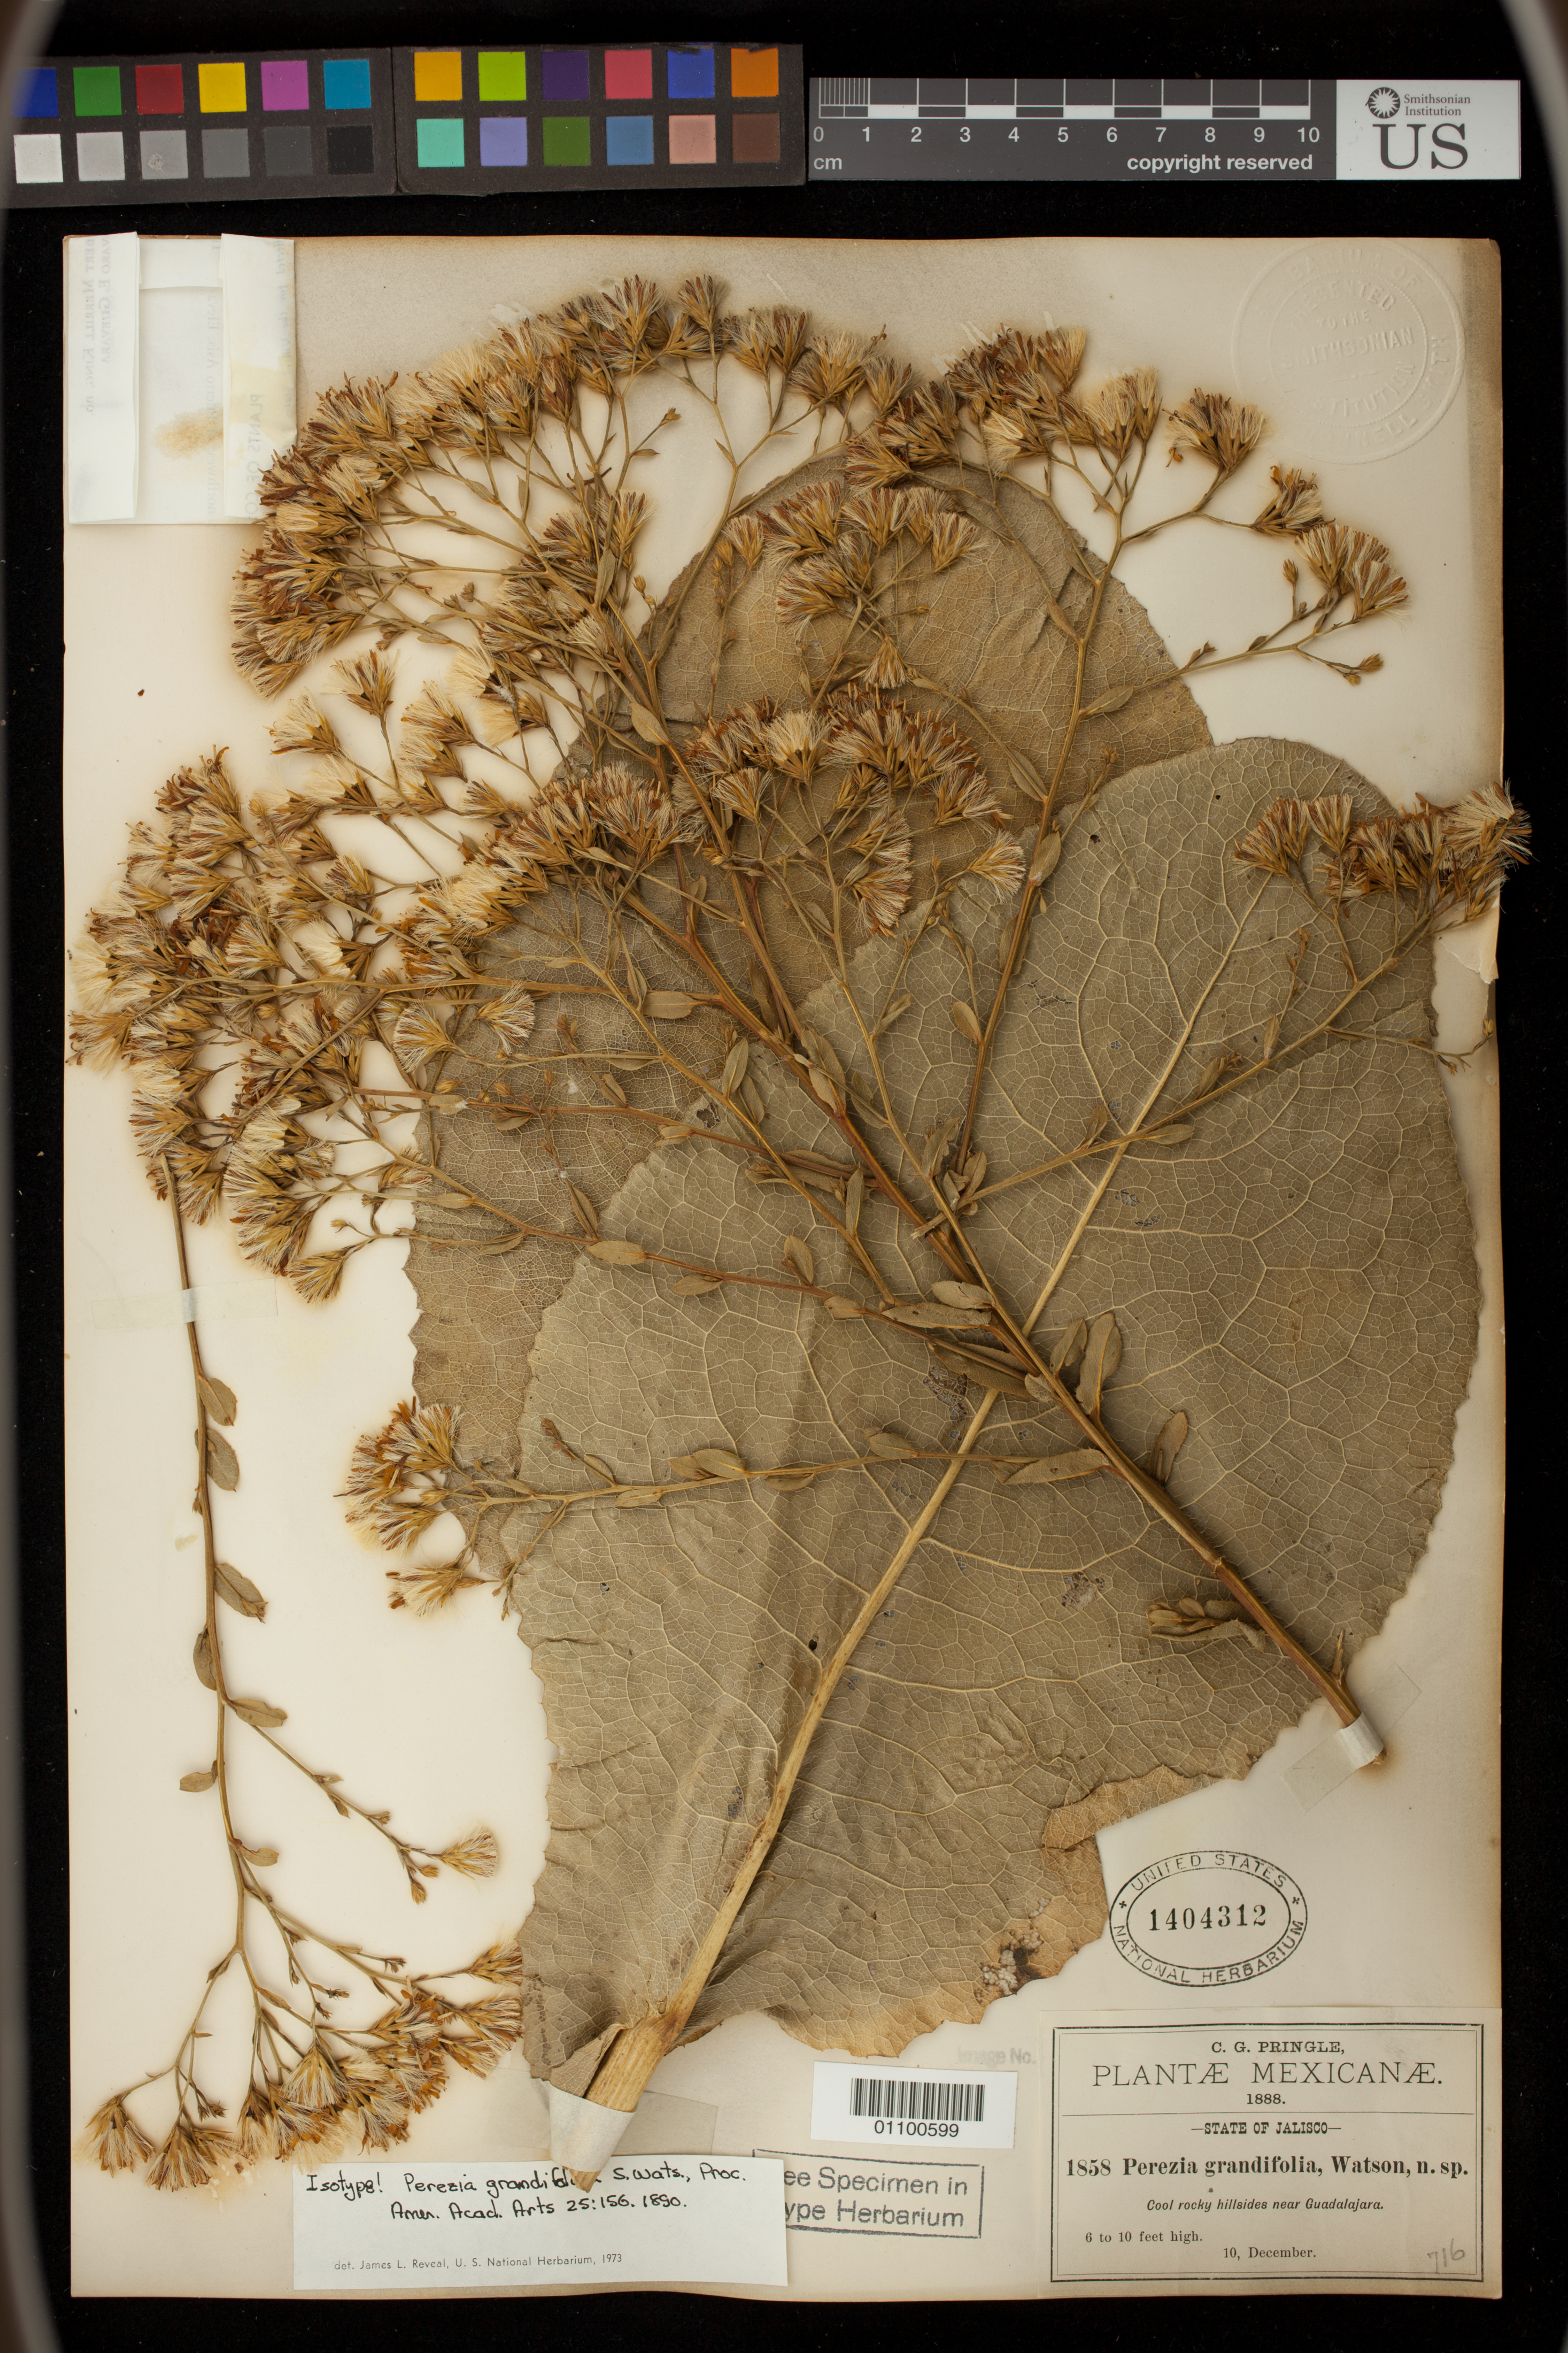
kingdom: Plantae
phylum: Tracheophyta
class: Magnoliopsida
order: Asterales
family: Asteraceae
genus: Perezia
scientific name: Perezia grandifolia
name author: S. Watson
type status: Isotype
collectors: C. G. Pringle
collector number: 1858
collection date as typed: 10 Dec 1888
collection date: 1888-12-10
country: Mexico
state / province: Jalisco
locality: Near Guadalajara.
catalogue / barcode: US 1404312